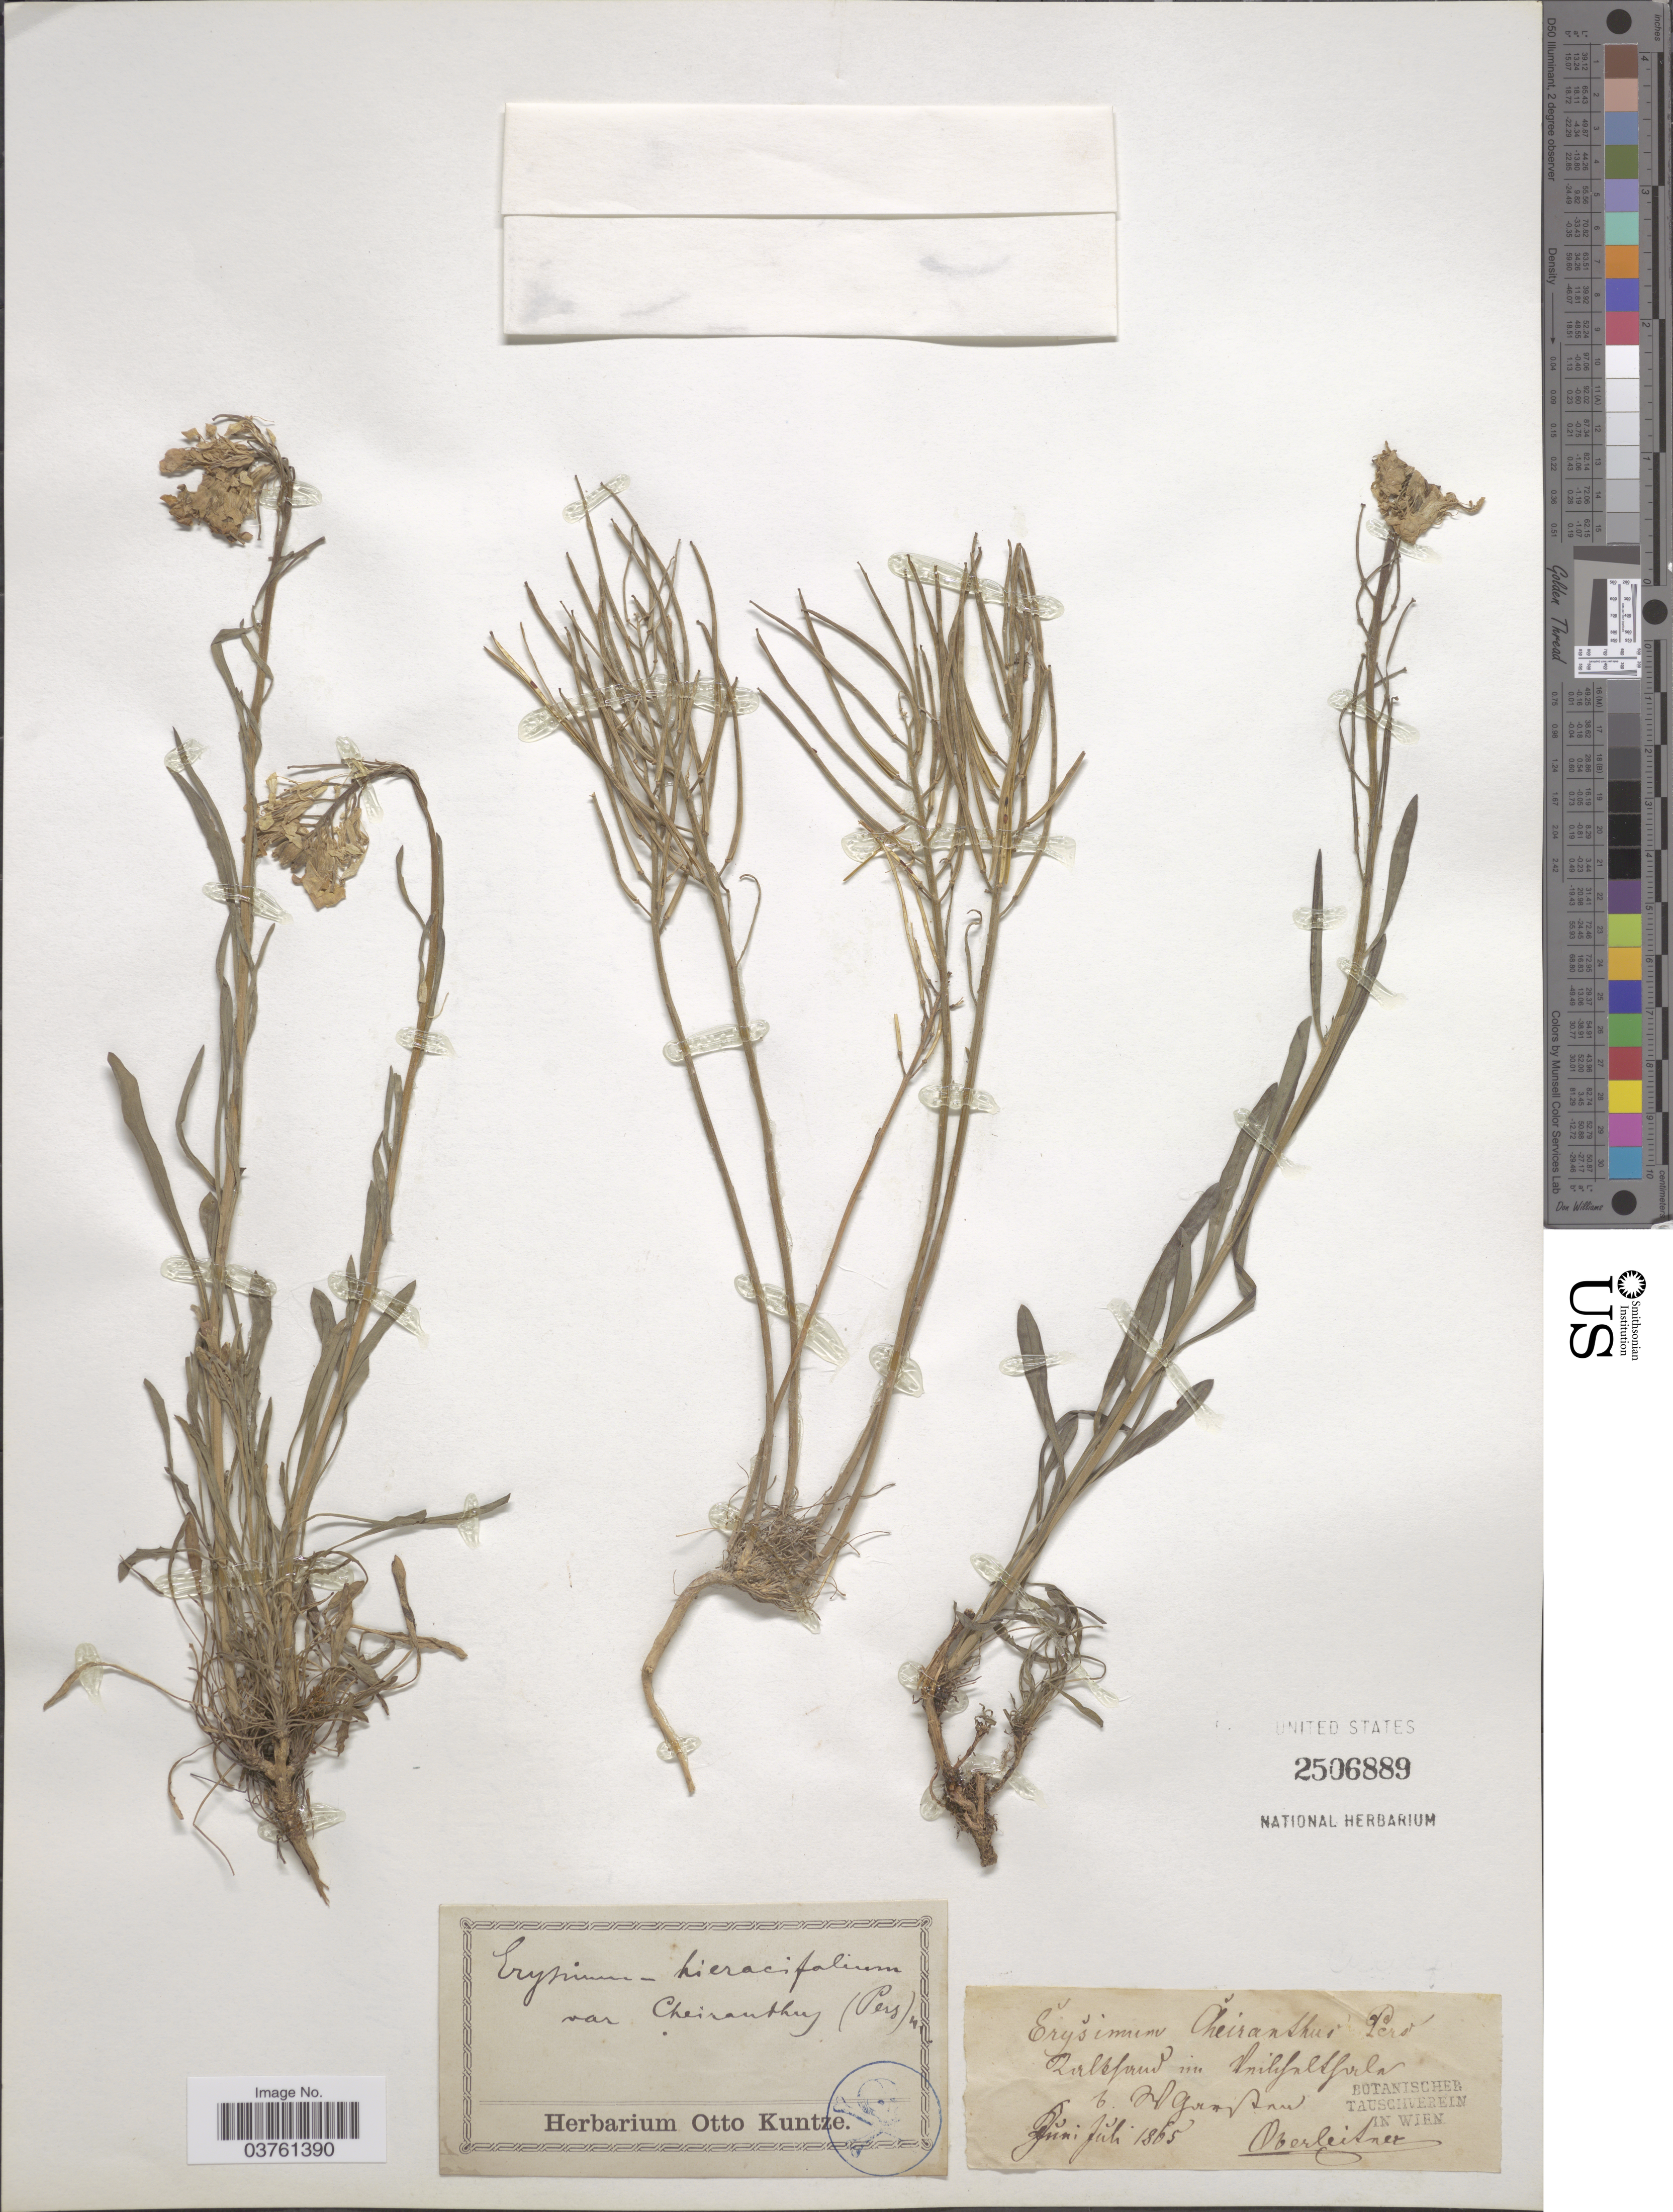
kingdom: Plantae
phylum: Tracheophyta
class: Magnoliopsida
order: Brassicales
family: Brassicaceae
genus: Erysimum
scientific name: Erysimum hieraciifolium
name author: L.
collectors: Oberleitner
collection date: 1865-06/1865-07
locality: Zirlkform [interpreted] in knilynesfviln [interpreted] Mt. Graham [interpreted].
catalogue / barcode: US 2506889